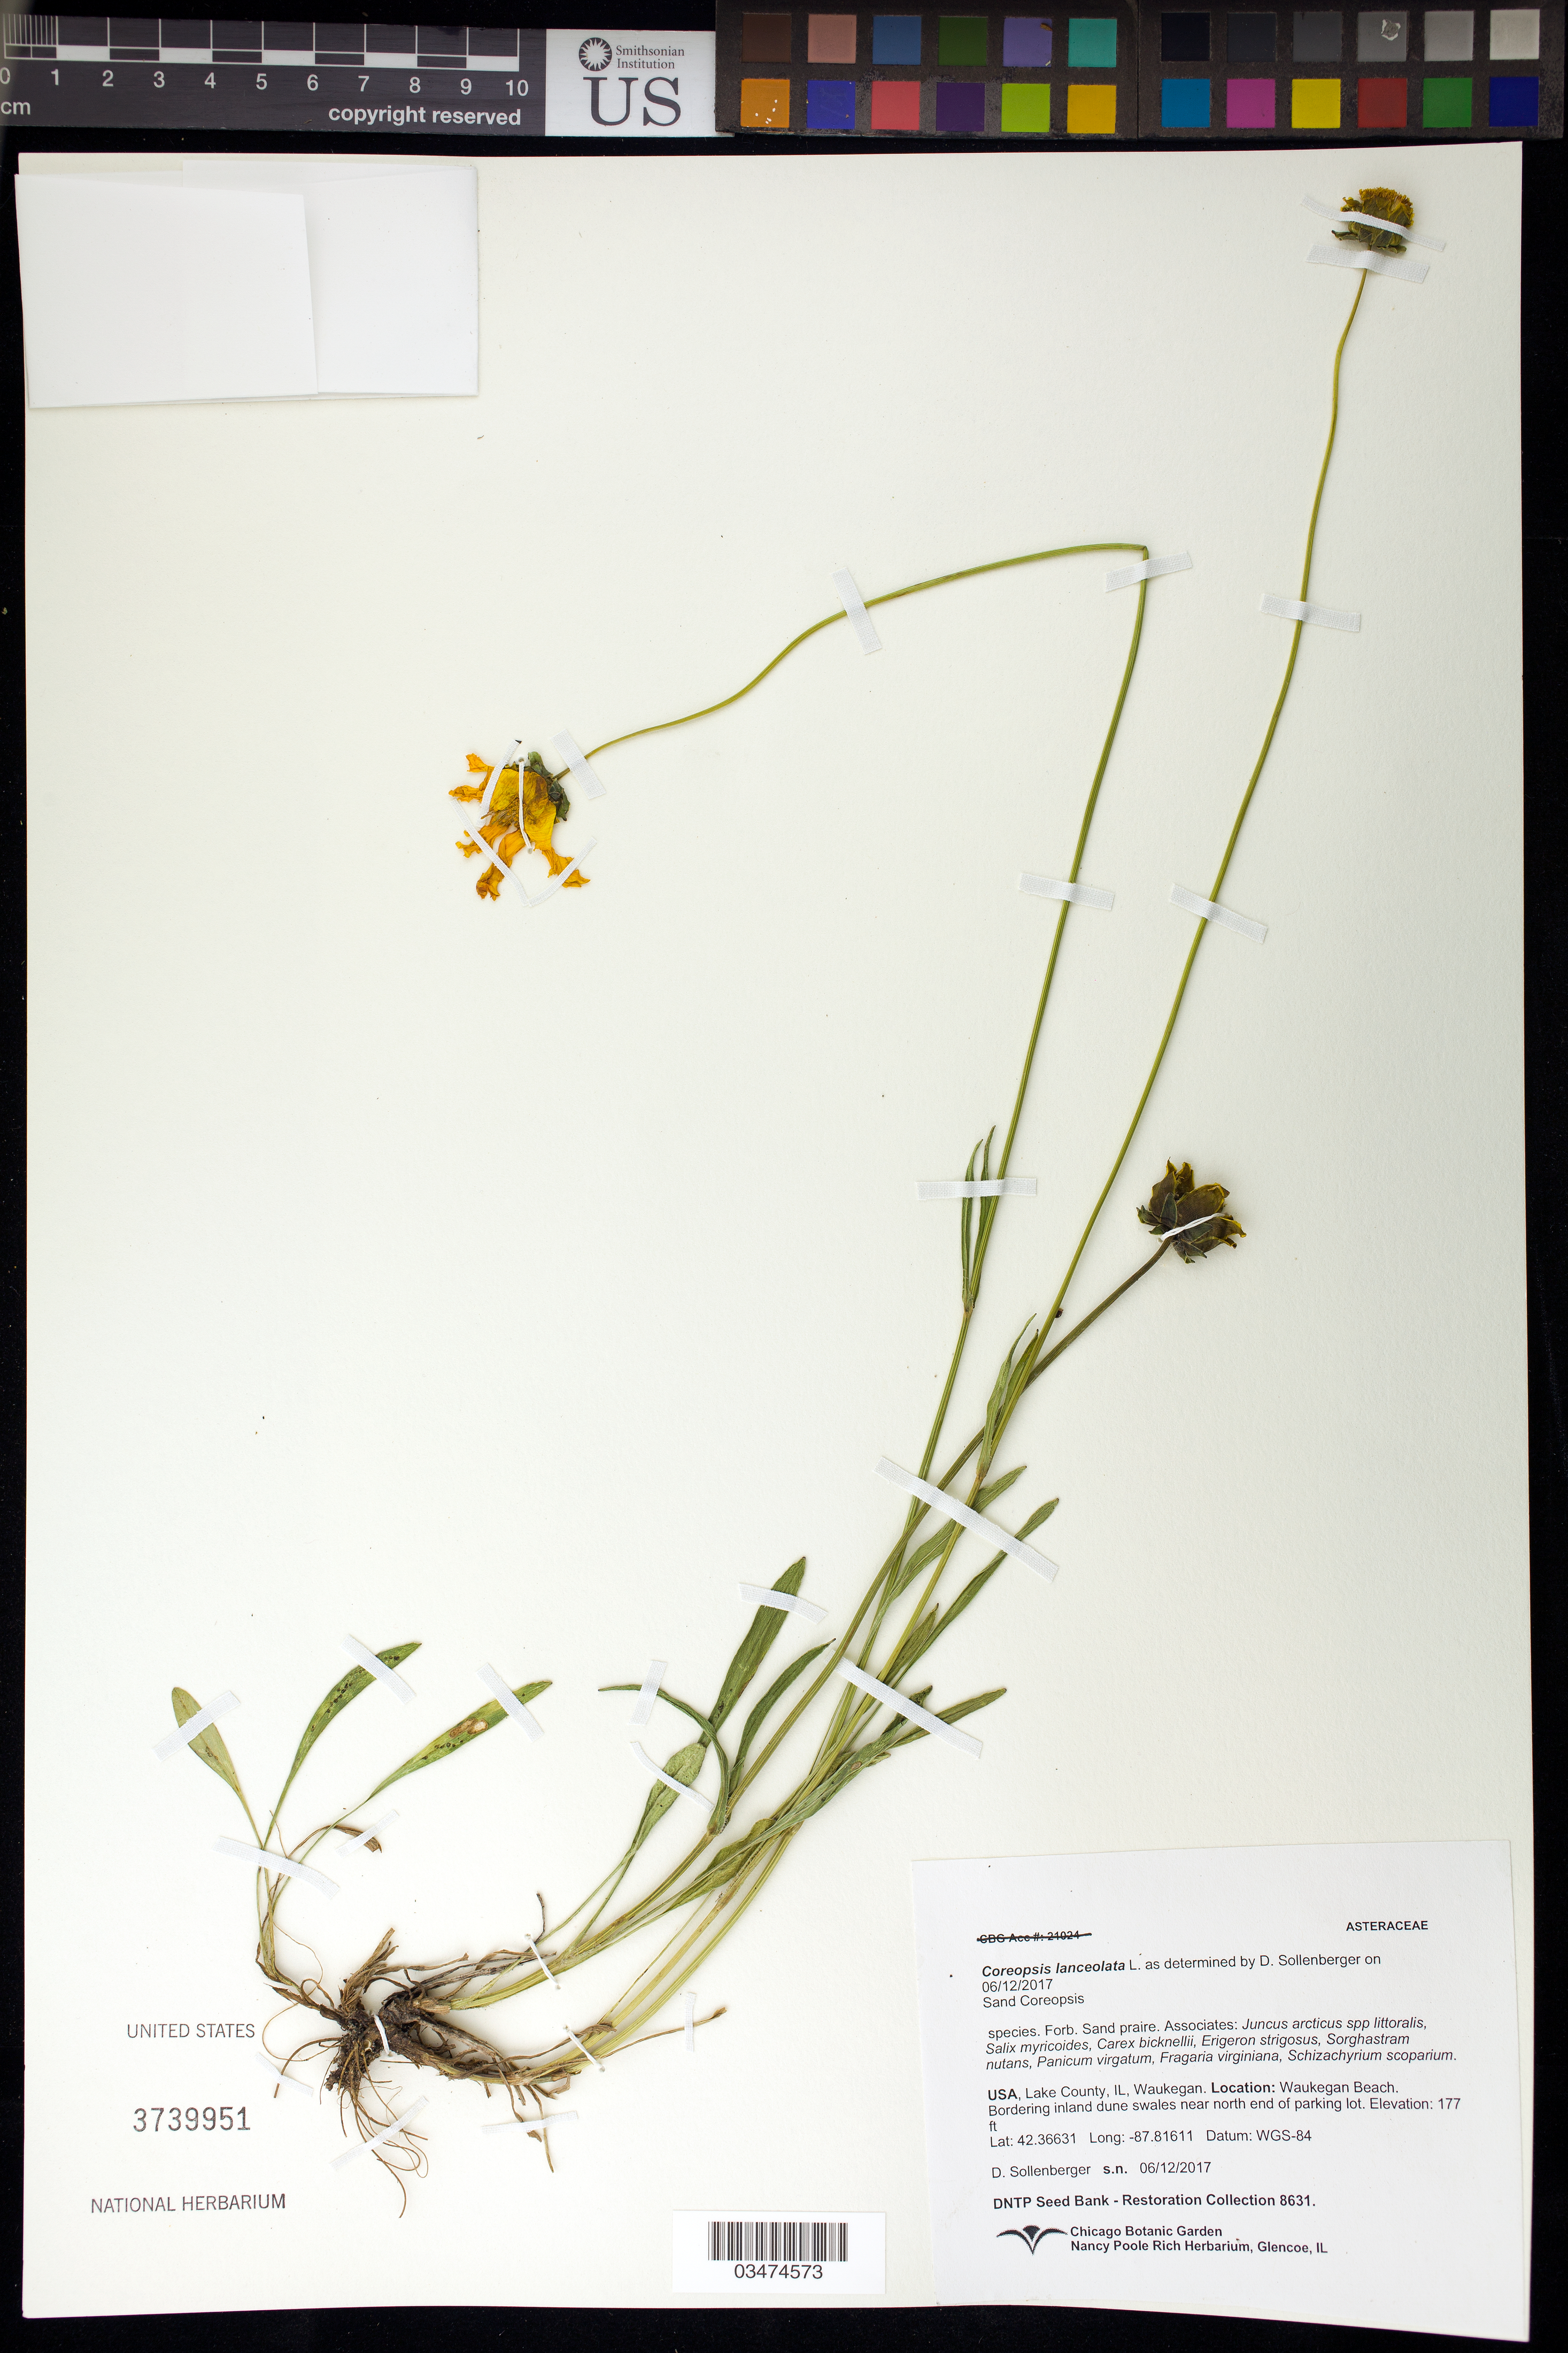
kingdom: Plantae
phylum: Tracheophyta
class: Magnoliopsida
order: Asterales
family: Asteraceae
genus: Coreopsis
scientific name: Coreopsis lanceolata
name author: L.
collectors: D. Sollenberger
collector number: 8631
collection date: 2017-06-12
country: United States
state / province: Illinois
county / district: Lake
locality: Waukegan Beach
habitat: Sand prairie.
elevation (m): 54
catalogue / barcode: US 3739951